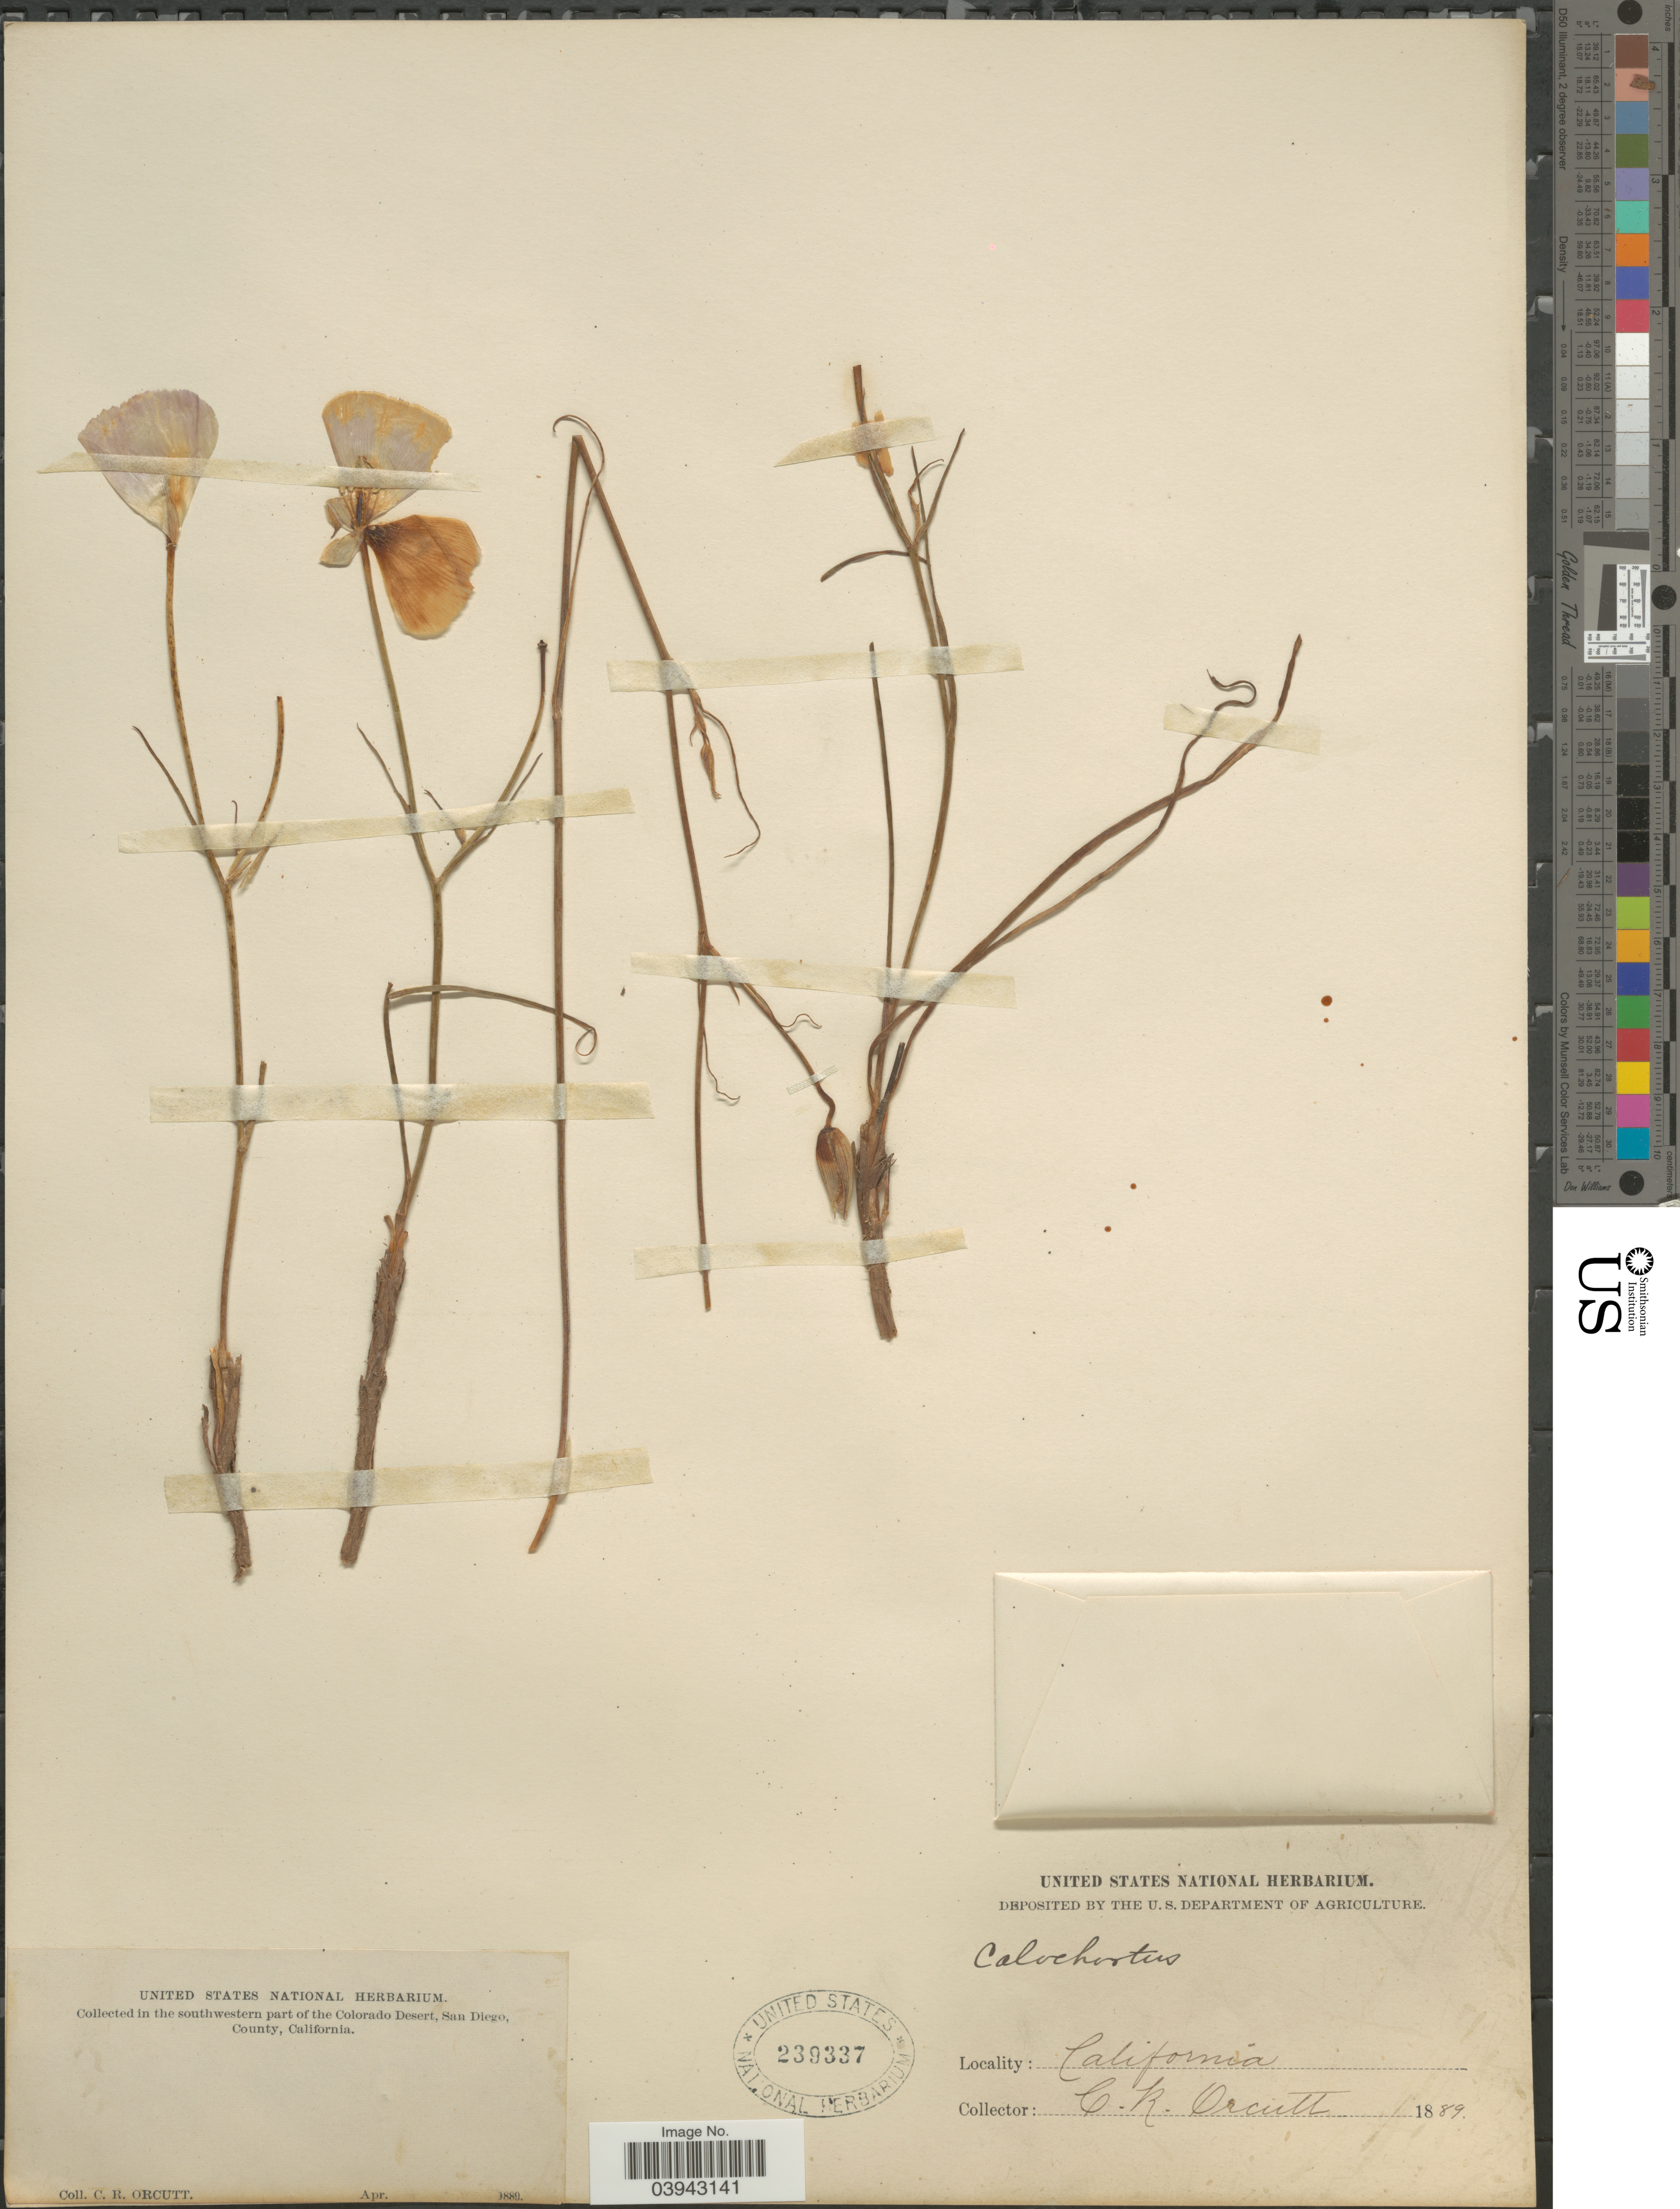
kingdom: Plantae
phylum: Tracheophyta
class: Liliopsida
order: Liliales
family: Liliaceae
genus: Calochortus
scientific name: Calochortus sp.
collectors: C. R. Orcutt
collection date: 1889-04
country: United States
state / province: California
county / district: San Diego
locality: In the southwestern part of the Colorado Desert, San Diego, County.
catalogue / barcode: US 239337